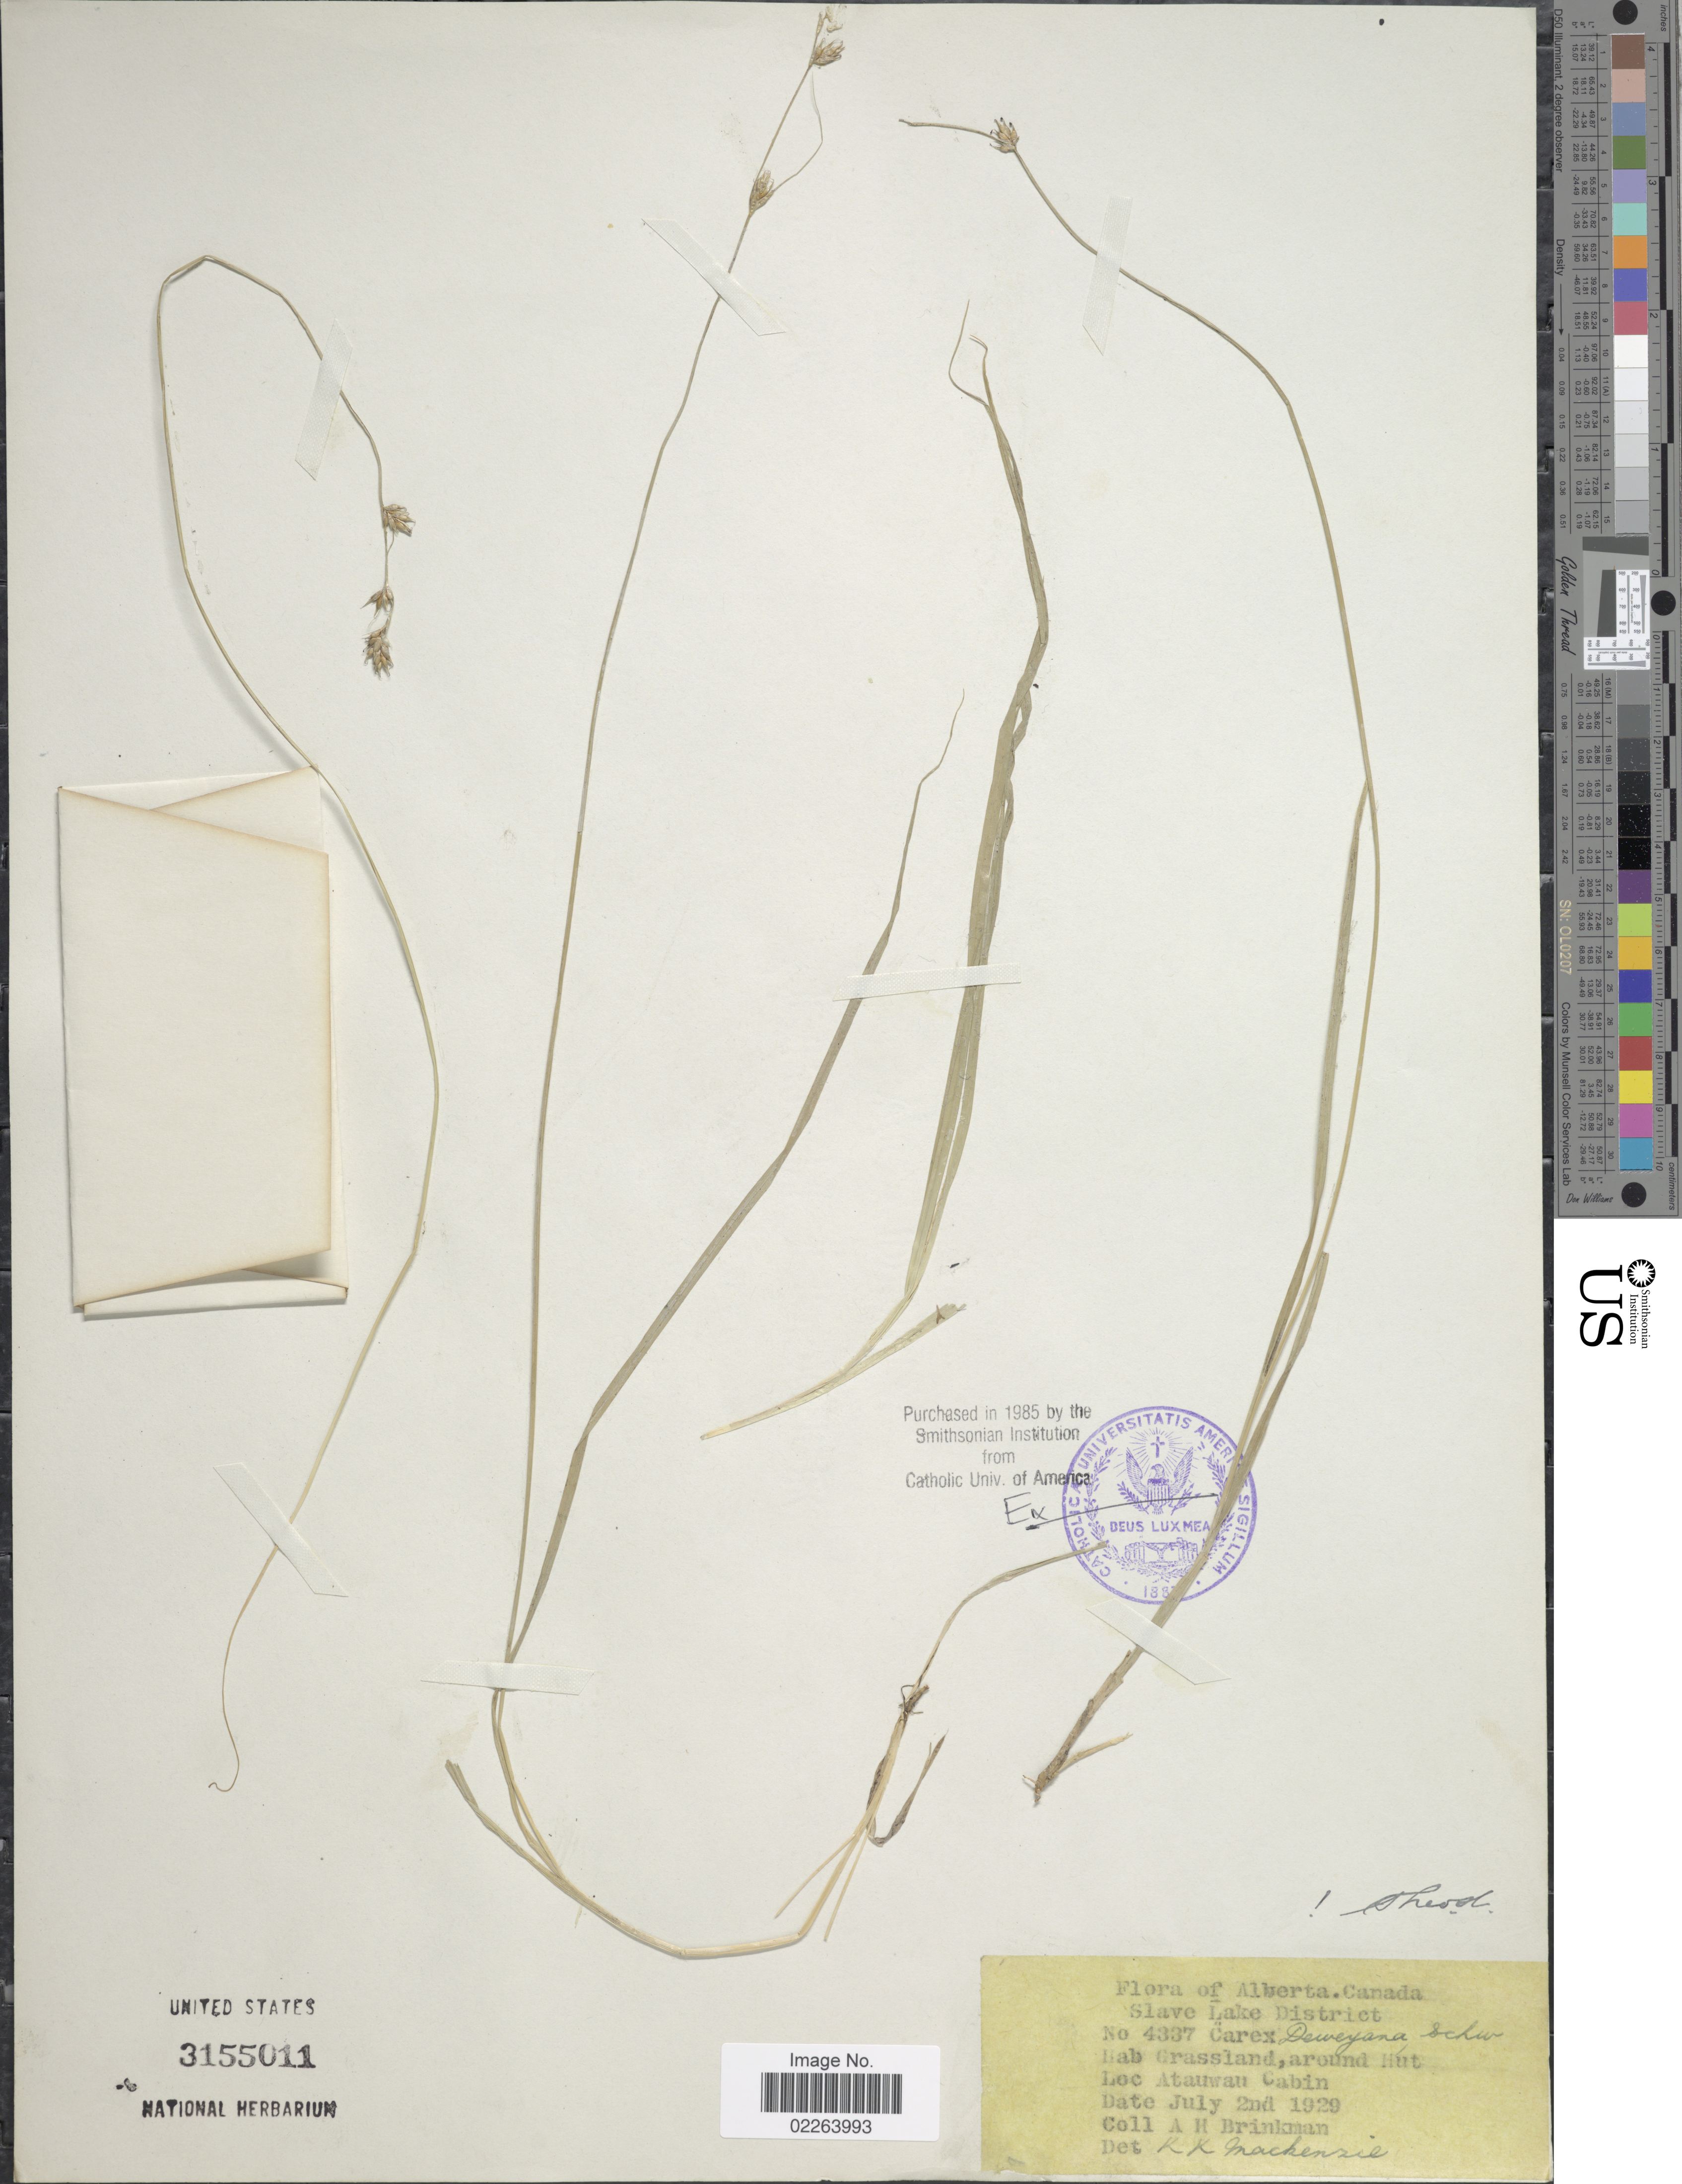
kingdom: Plantae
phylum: Tracheophyta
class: Liliopsida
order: Poales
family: Cyperaceae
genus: Carex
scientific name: Carex deweyana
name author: Schwein.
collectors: A. Brinkman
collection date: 1929-07-02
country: Canada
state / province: Alberta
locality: Slave Lake District, Grassland, around Hut, Atauwau Cabin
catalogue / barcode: US 3155011